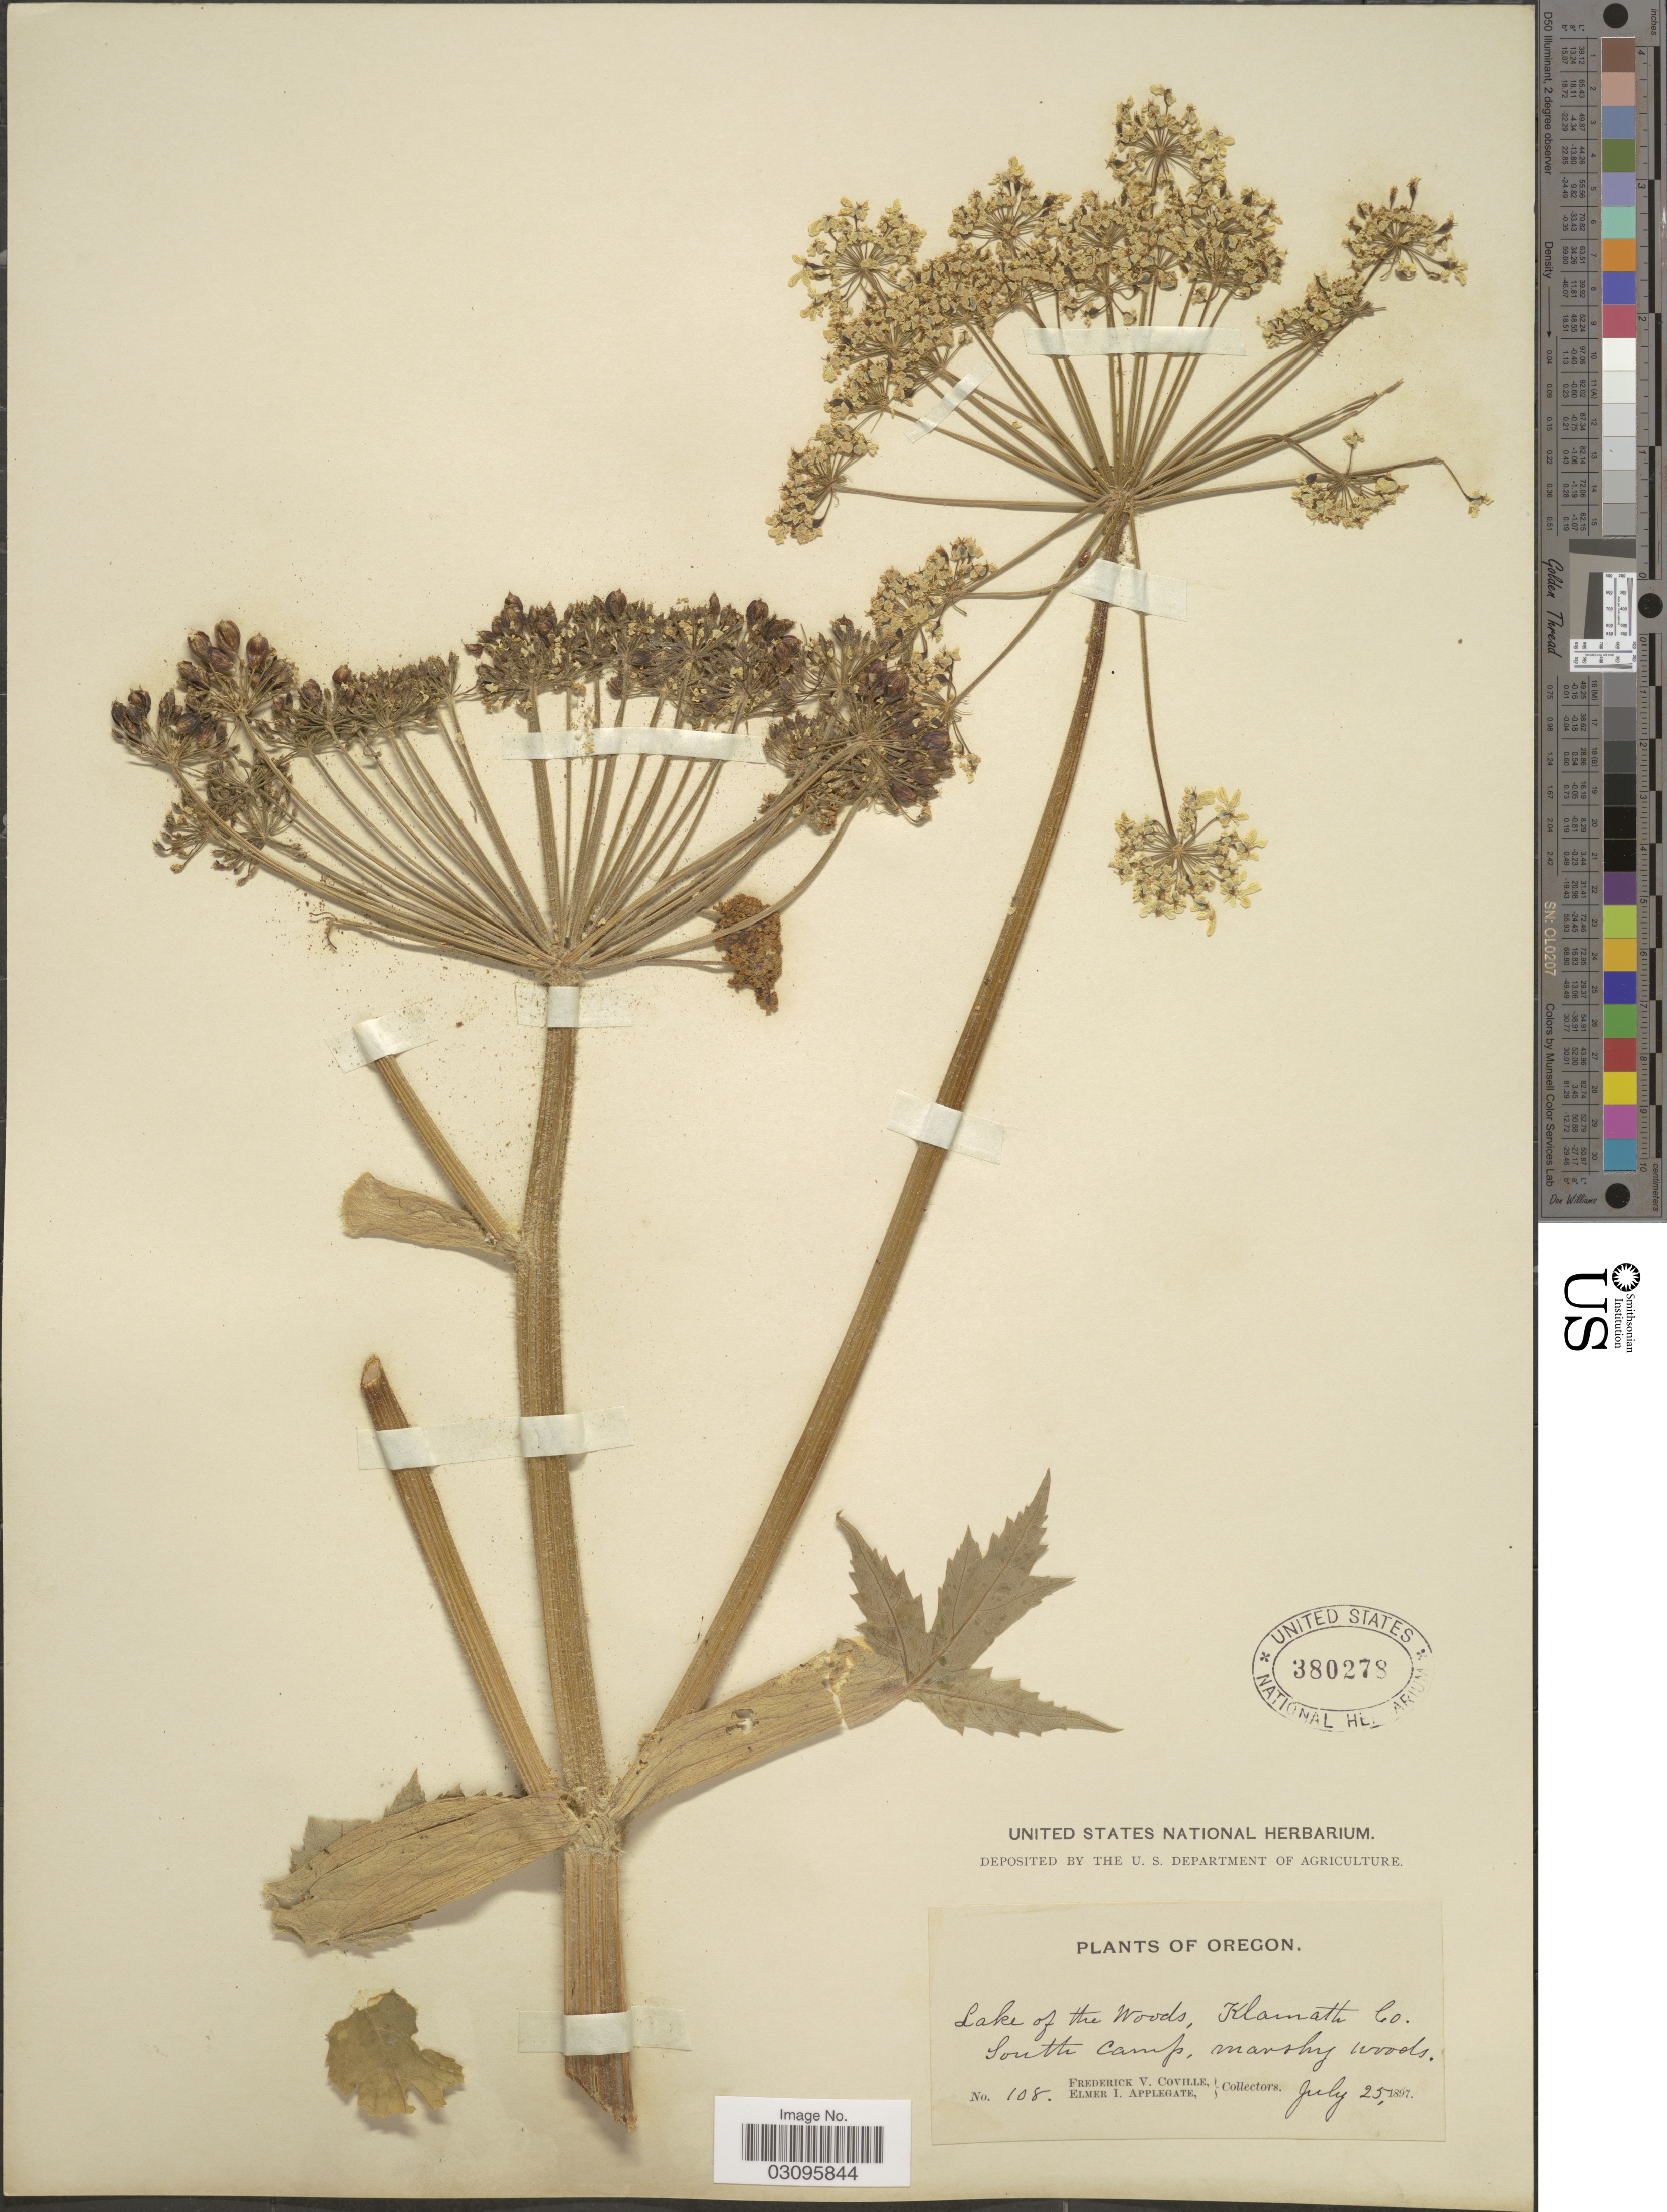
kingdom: Plantae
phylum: Tracheophyta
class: Magnoliopsida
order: Apiales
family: Apiaceae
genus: Heracleum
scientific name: Heracleum lanatum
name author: Michx.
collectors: F. V. Coville & E. I. Applegate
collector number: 108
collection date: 1897-07-25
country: United States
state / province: Oregon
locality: Lake of the Woods, Klamath County. South camp.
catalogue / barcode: US 380278